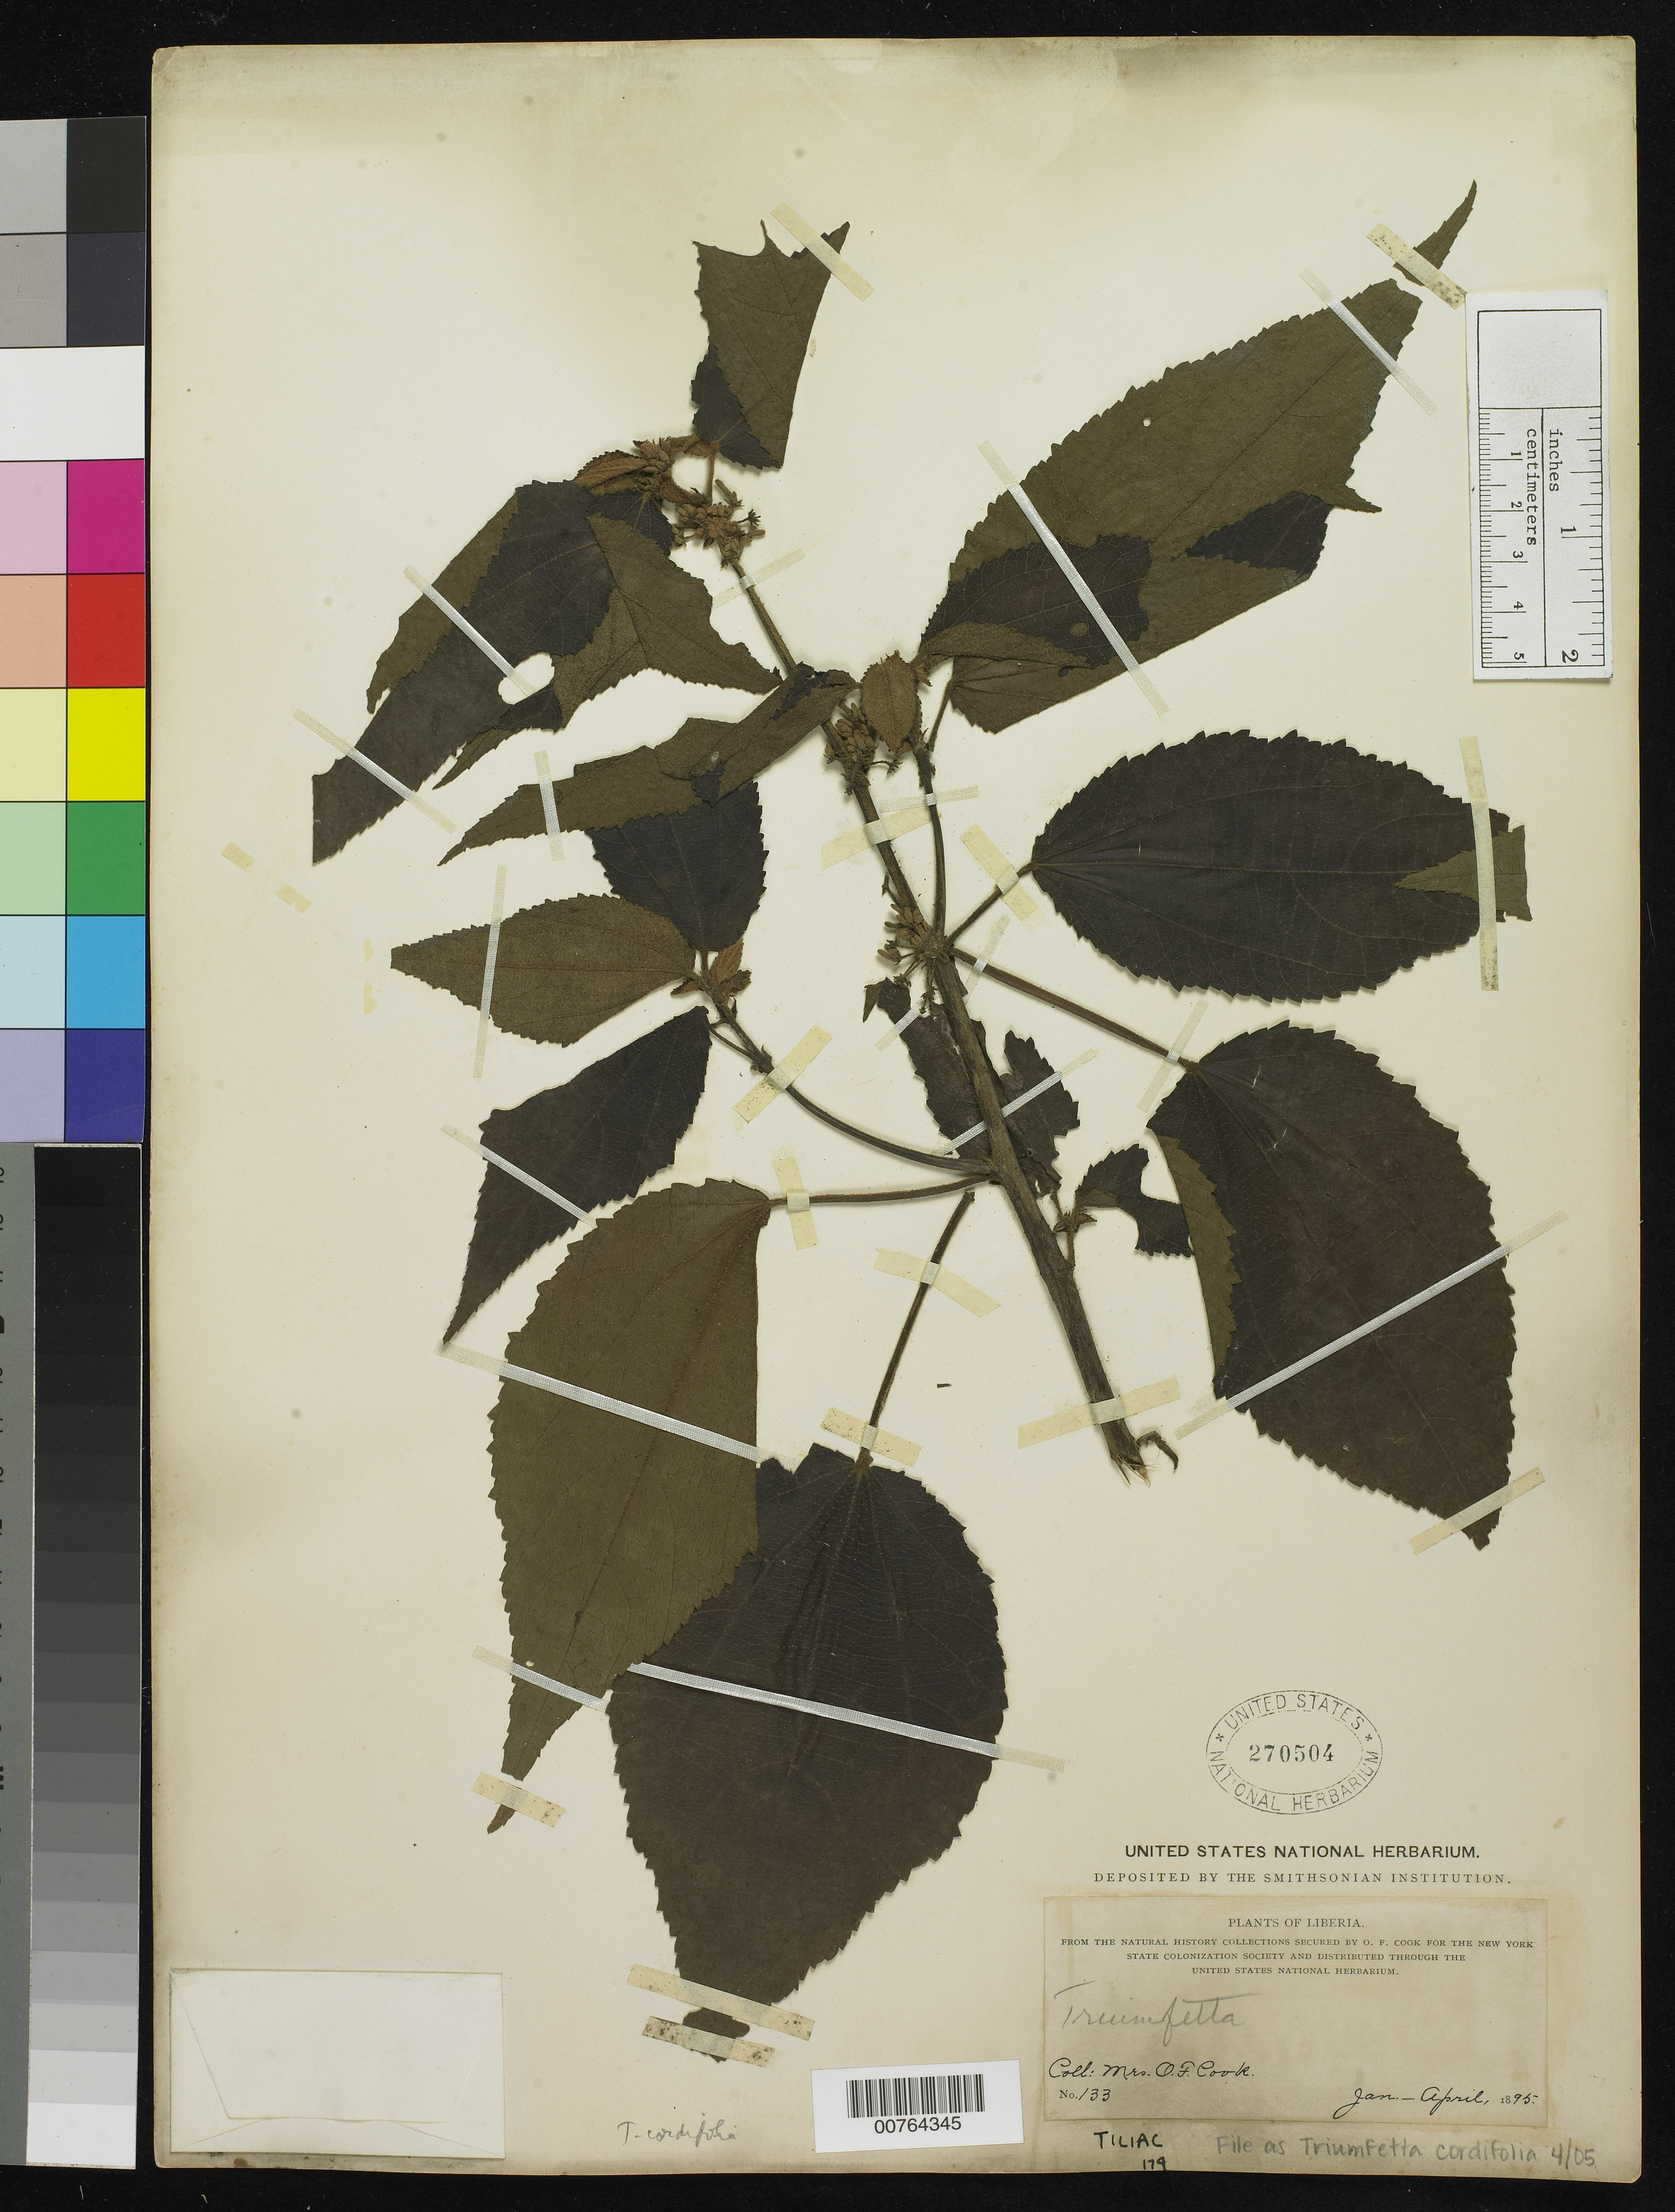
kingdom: Plantae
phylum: Tracheophyta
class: Magnoliopsida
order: Malvales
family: Malvaceae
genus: Triumfetta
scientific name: Triumfetta cordifolia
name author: A. Rich.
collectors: Alice C. Cook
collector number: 133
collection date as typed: Jan 1895 to -- Apr 1895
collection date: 1895-01/1895-04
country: Liberia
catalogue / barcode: US 270504